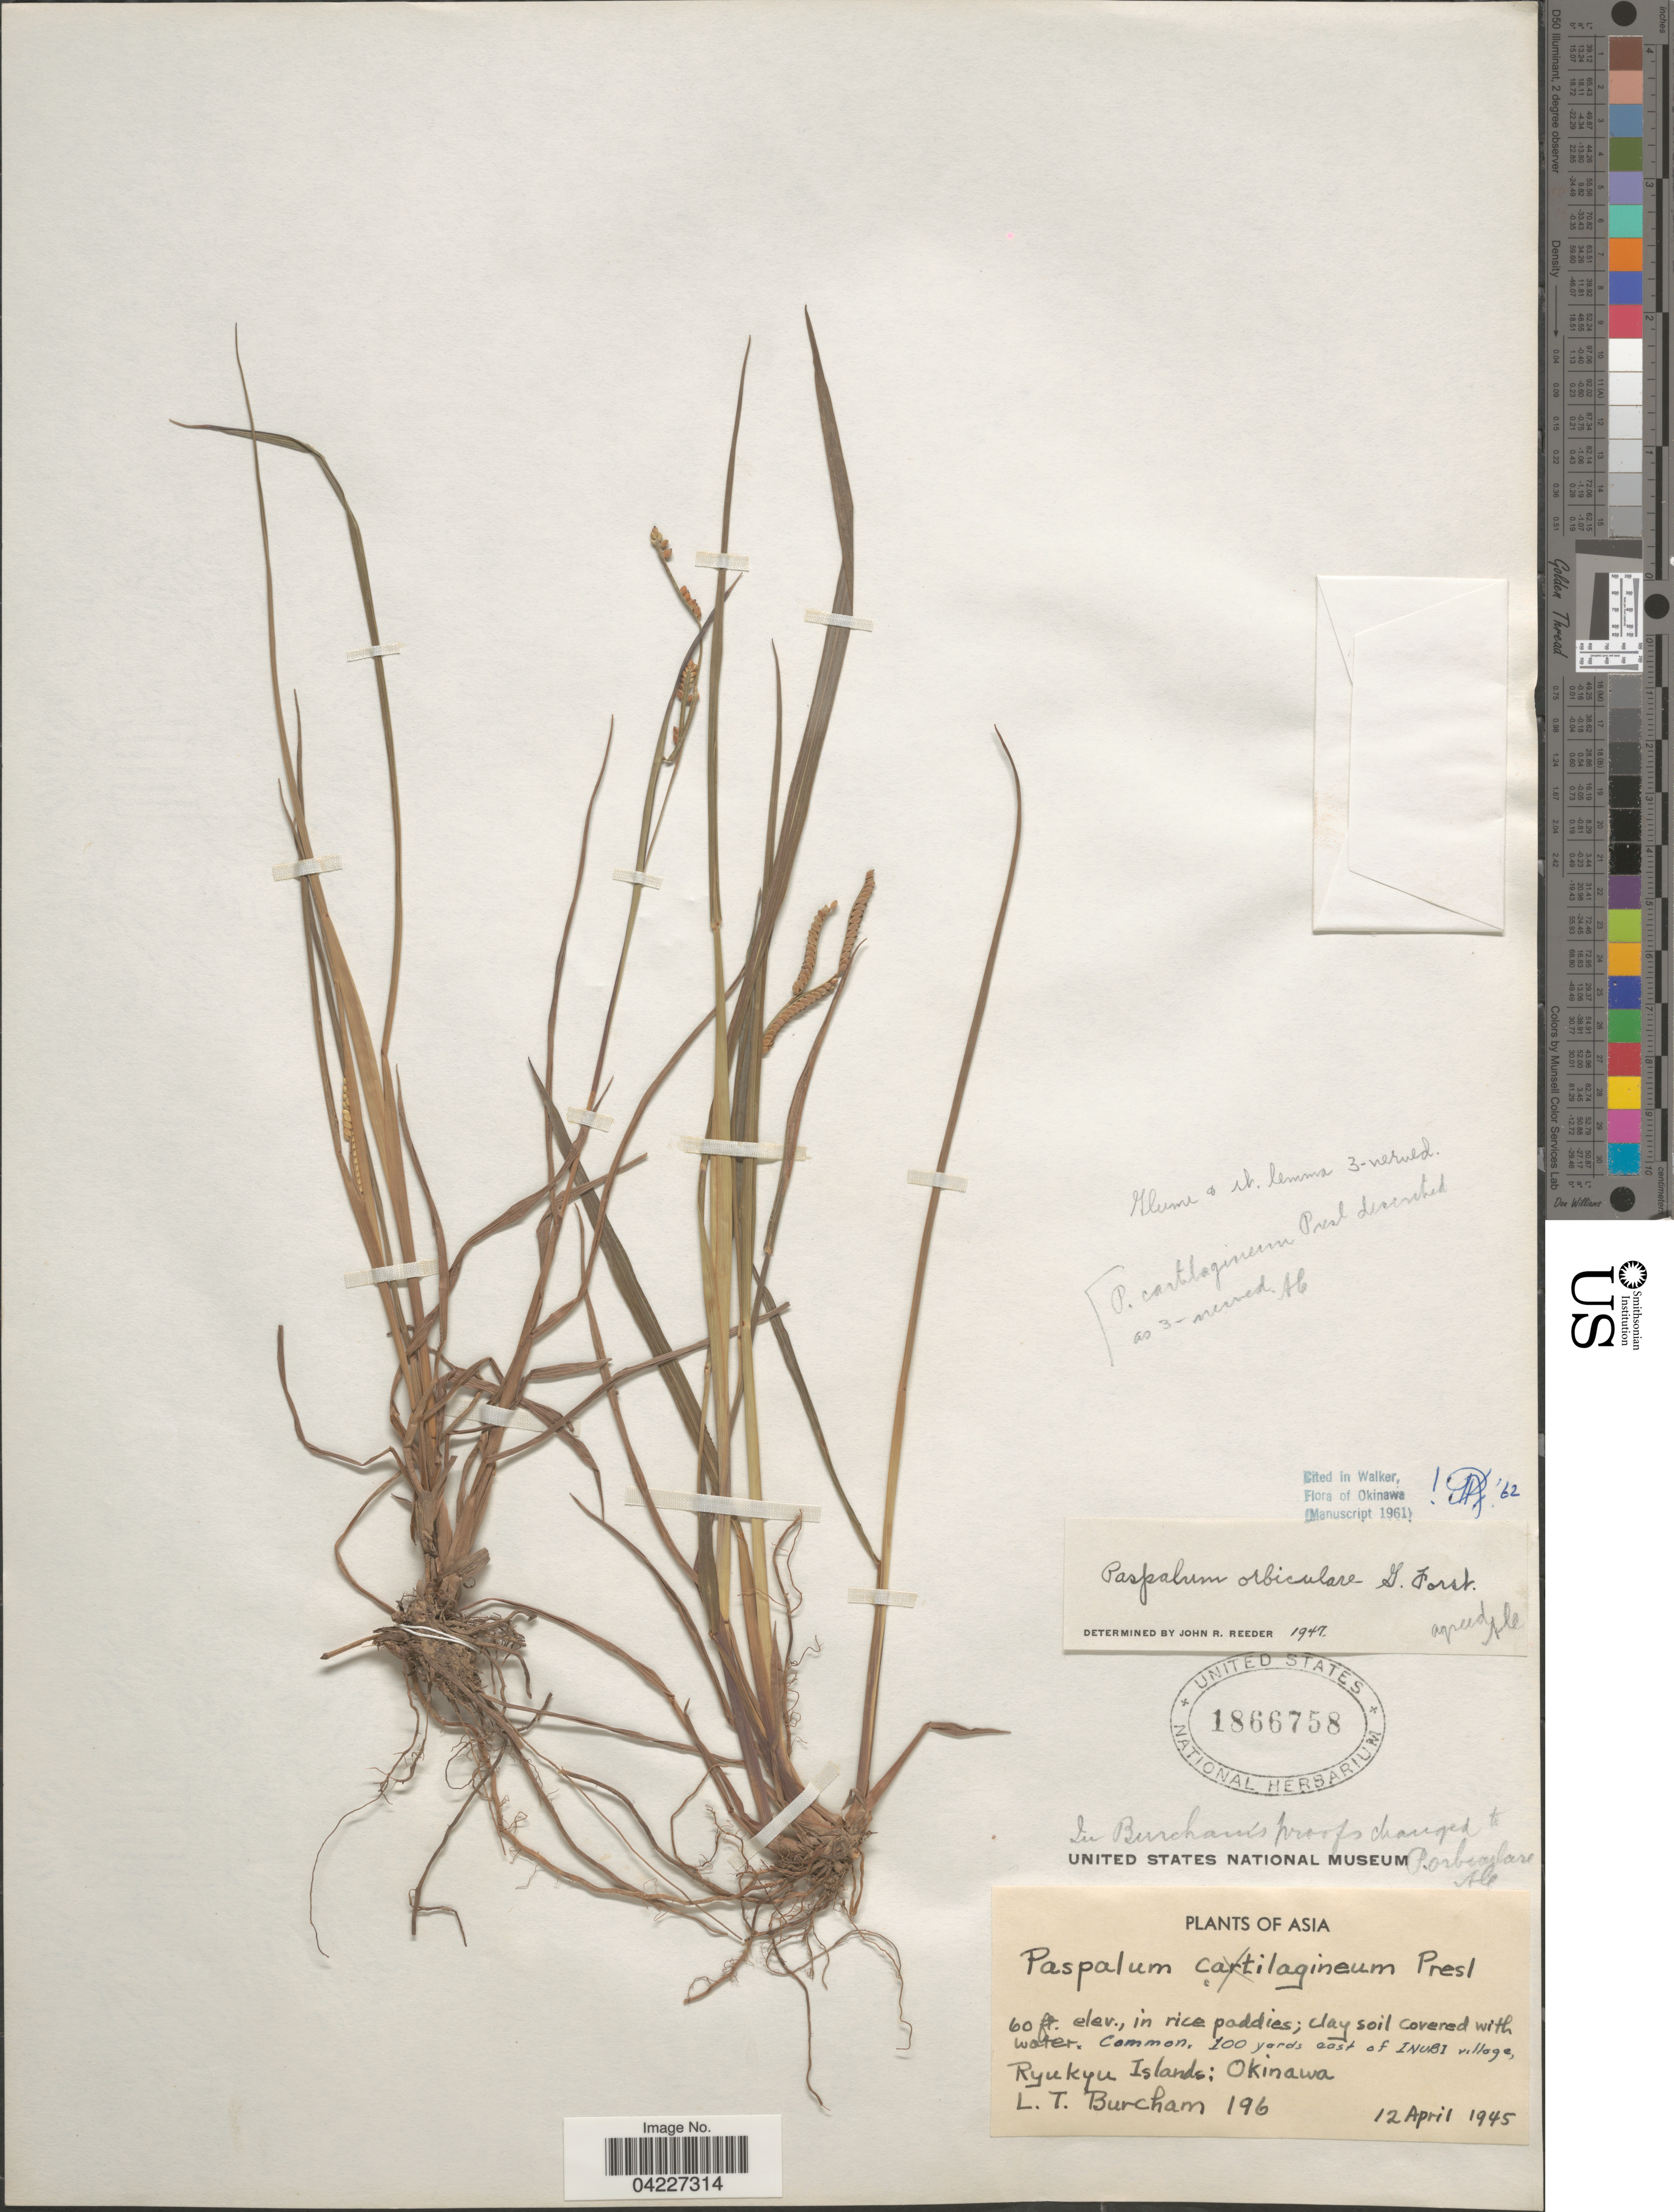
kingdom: Plantae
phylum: Tracheophyta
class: Liliopsida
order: Poales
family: Poaceae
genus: Paspalum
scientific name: Paspalum orbiculare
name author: G. Forst.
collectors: L. Burcham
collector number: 196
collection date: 1945-04-12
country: Japan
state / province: Okinawa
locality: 100 yards east of Inubi village, Ryukyu Islands.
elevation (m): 18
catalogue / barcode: US 1866758